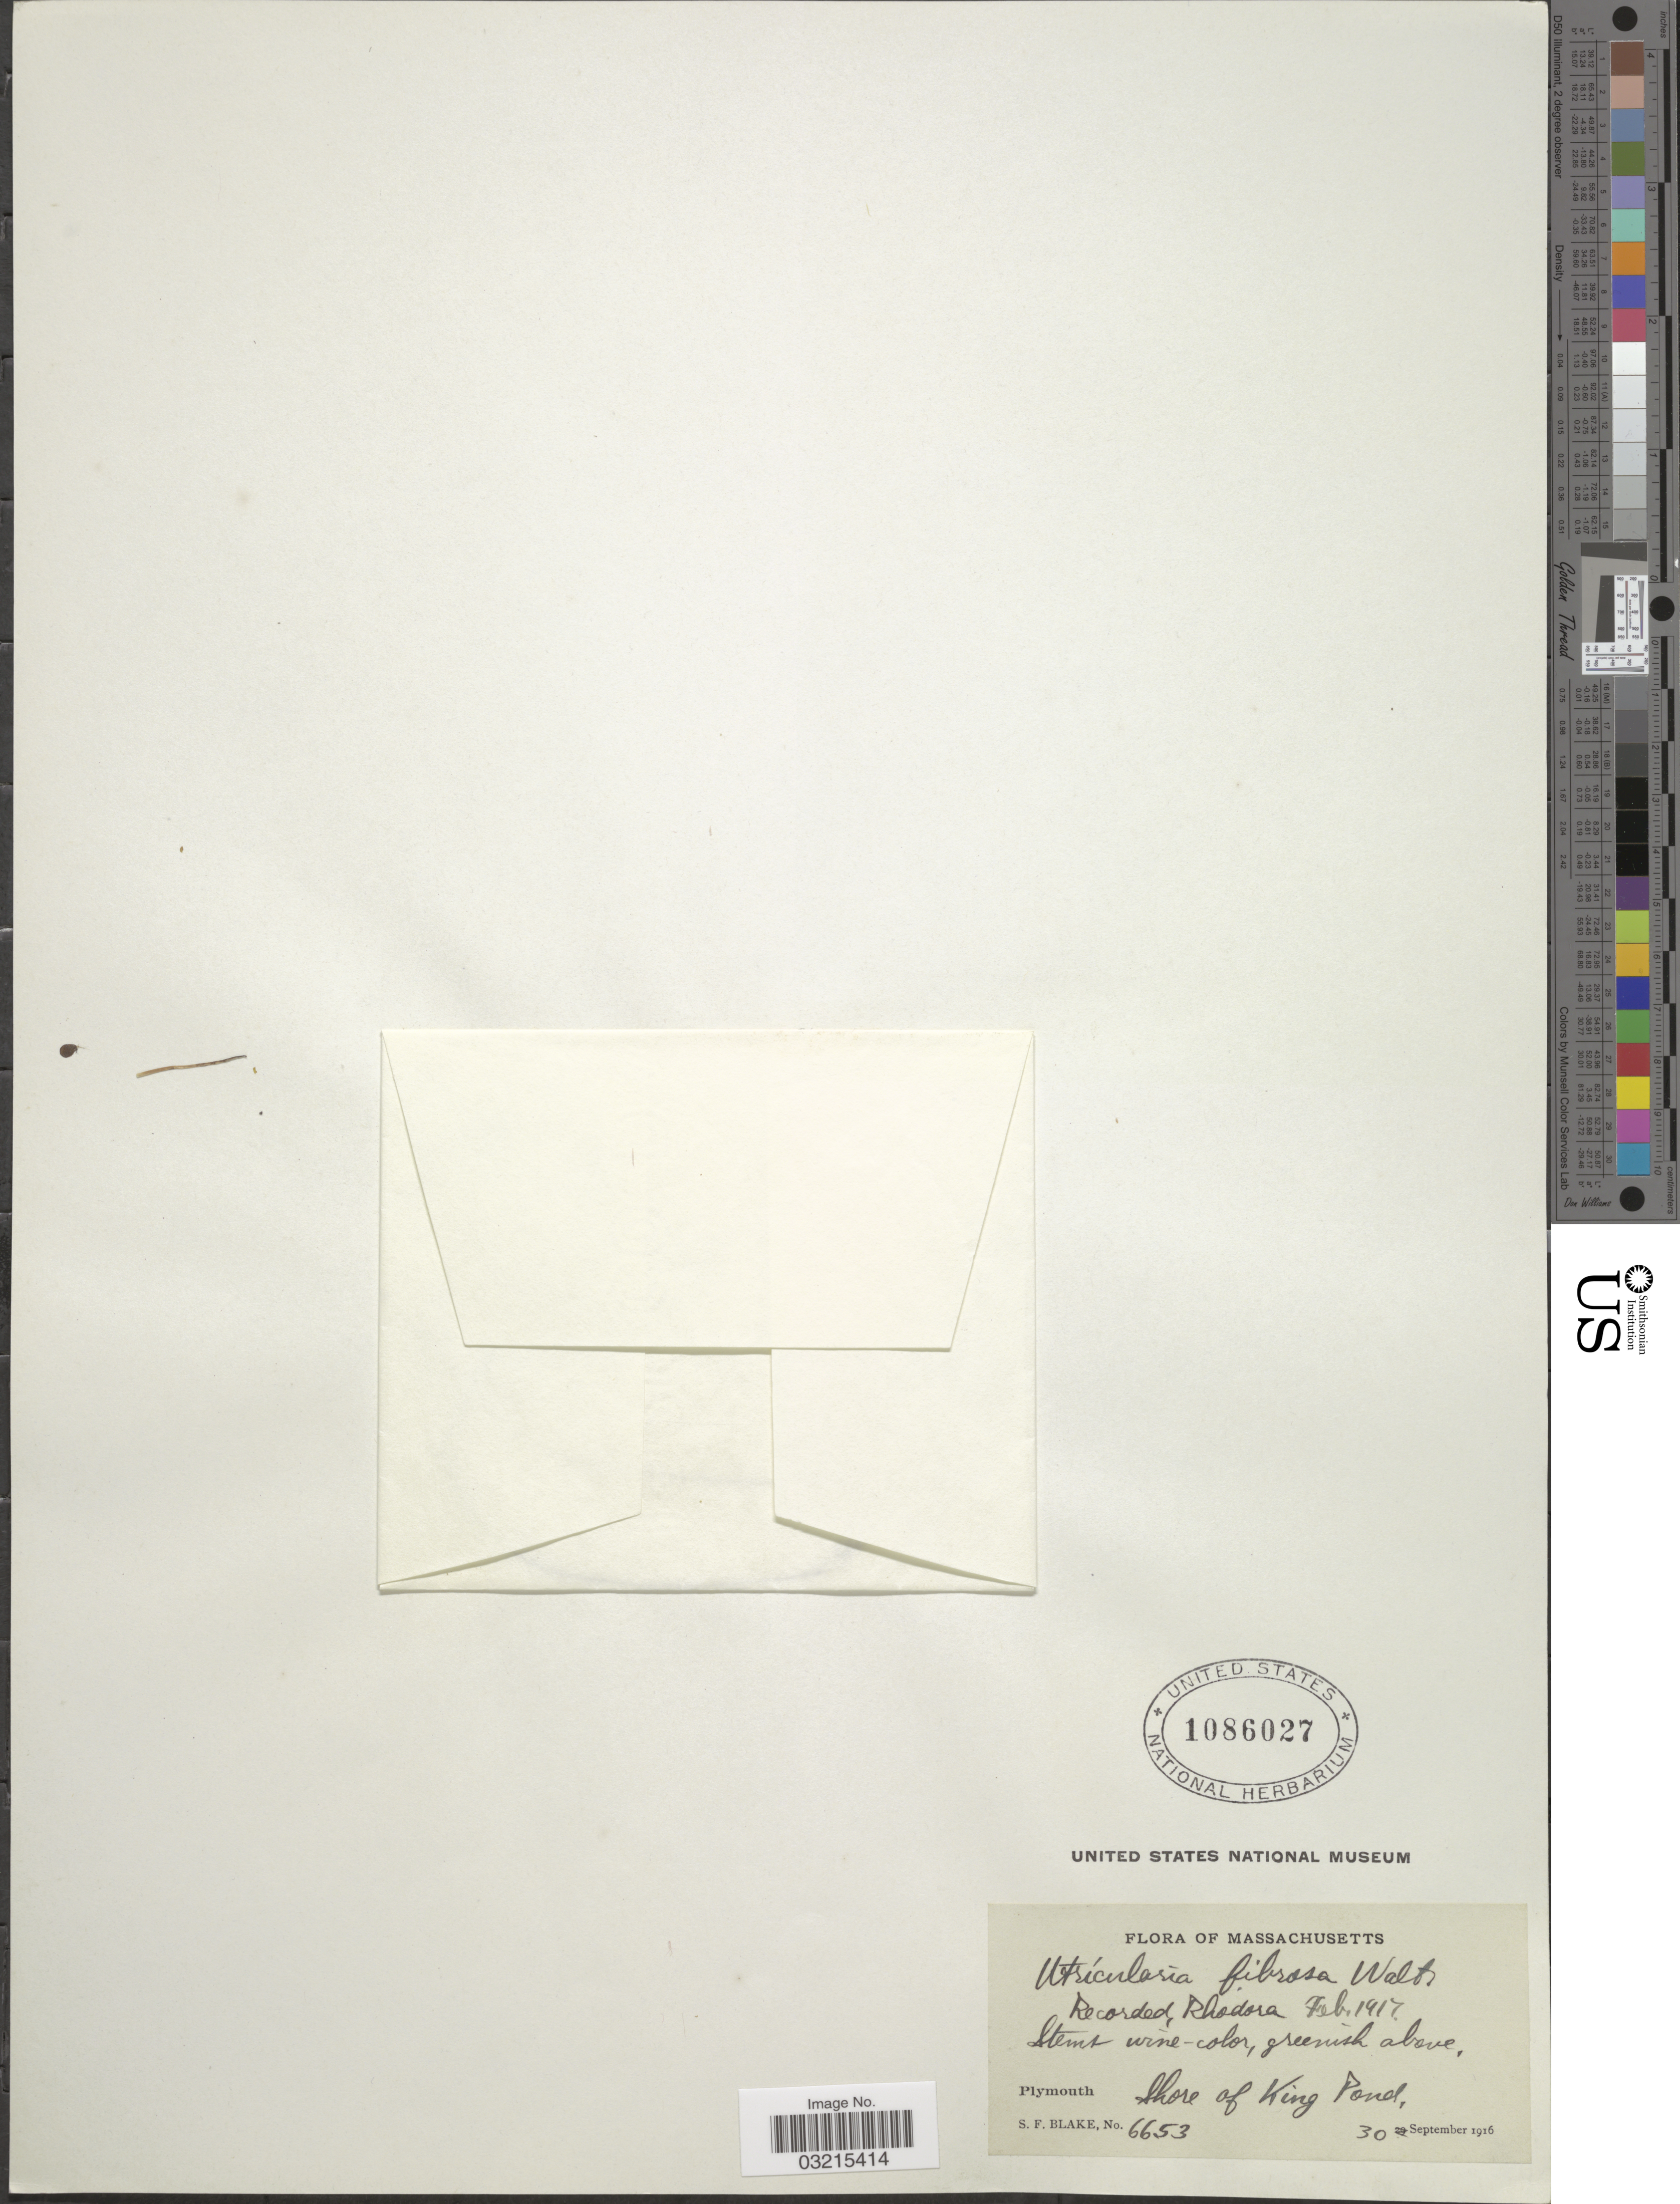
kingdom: Plantae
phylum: Tracheophyta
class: Magnoliopsida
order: Lamiales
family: Lentibulariaceae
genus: Utricularia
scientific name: Utricularia macrorhyncha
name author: Barnhart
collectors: S. Blake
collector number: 6653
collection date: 1916-09-30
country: United States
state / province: Massachusetts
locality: Plymouth. Shore of King Pond.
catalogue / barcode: US 1086027